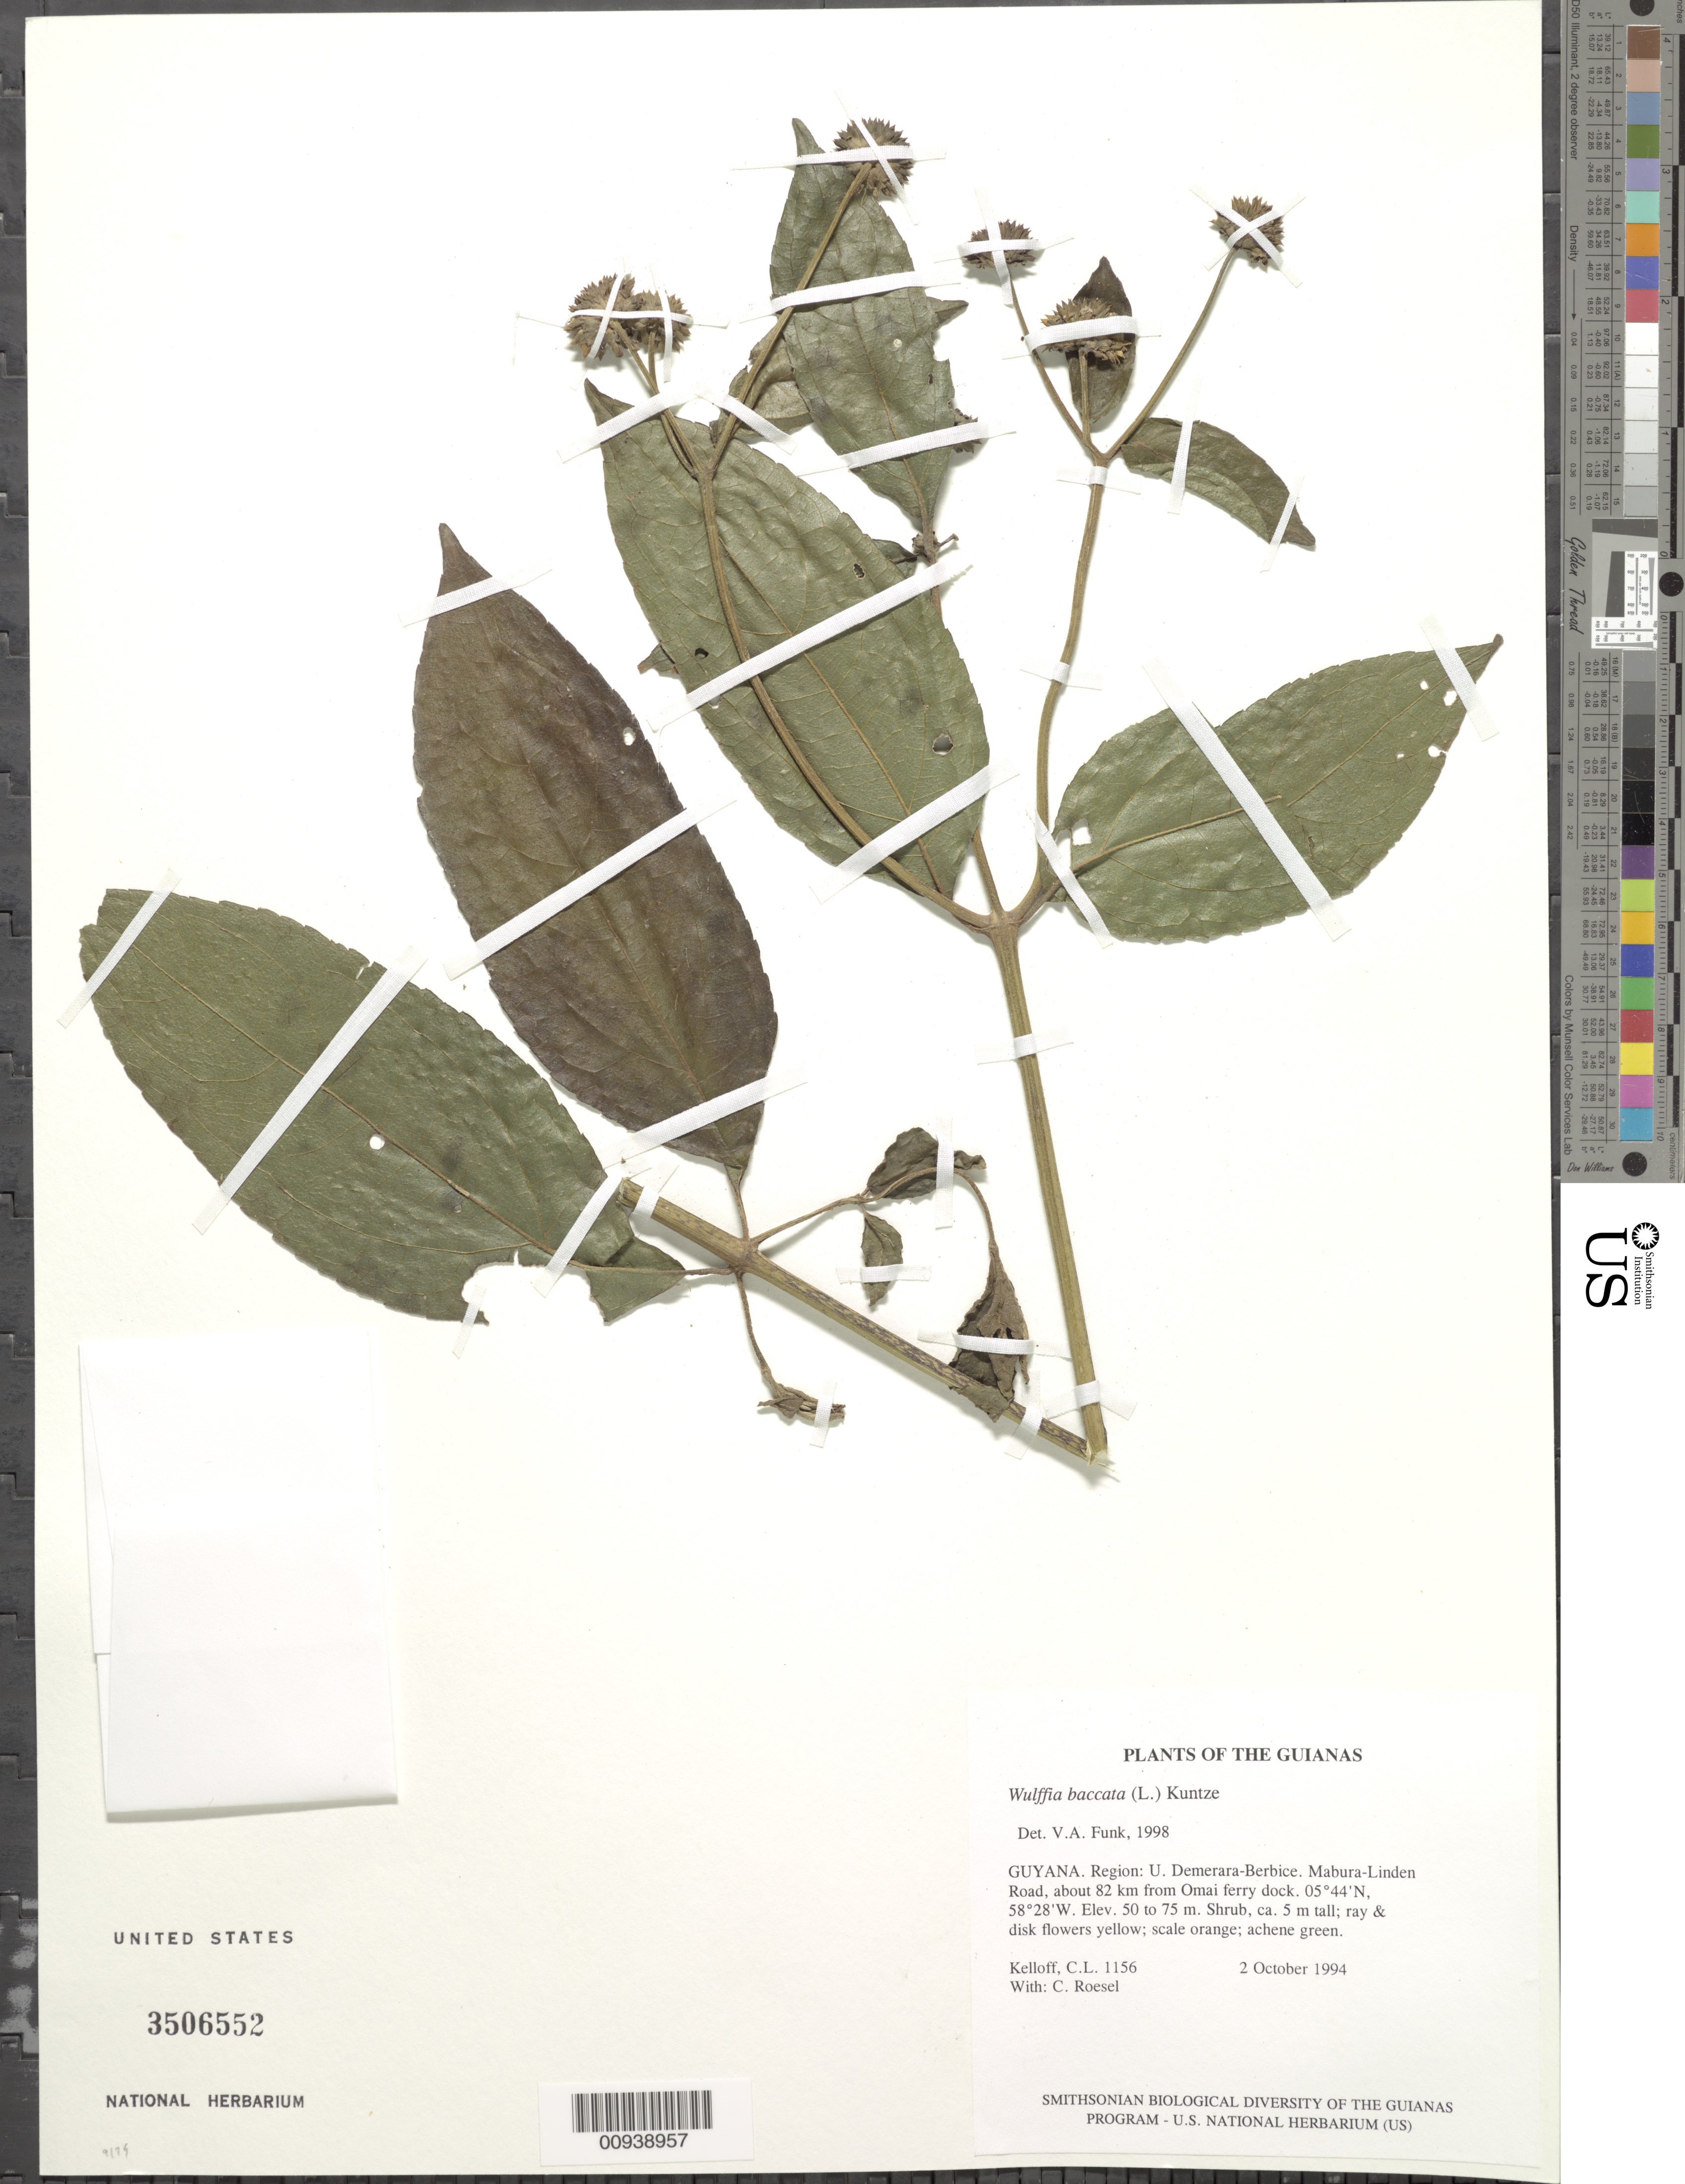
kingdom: Plantae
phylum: Tracheophyta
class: Magnoliopsida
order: Asterales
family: Asteraceae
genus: Wulffia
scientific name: Wulffia baccata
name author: (L. f.) Kuntze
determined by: Funk, Vicki A., (BOT), Smithsonian Institution - National Museum of Natural History (UNITED STATES)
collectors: C. L. Kelloff & C. S. Roesel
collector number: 1156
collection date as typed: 2 October 1994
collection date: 1994-10-02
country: Guyana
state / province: U. Demerara-Berbice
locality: Mabura-Linden Road, about 82 km from Omai ferry dock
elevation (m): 50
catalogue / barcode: US 3506552